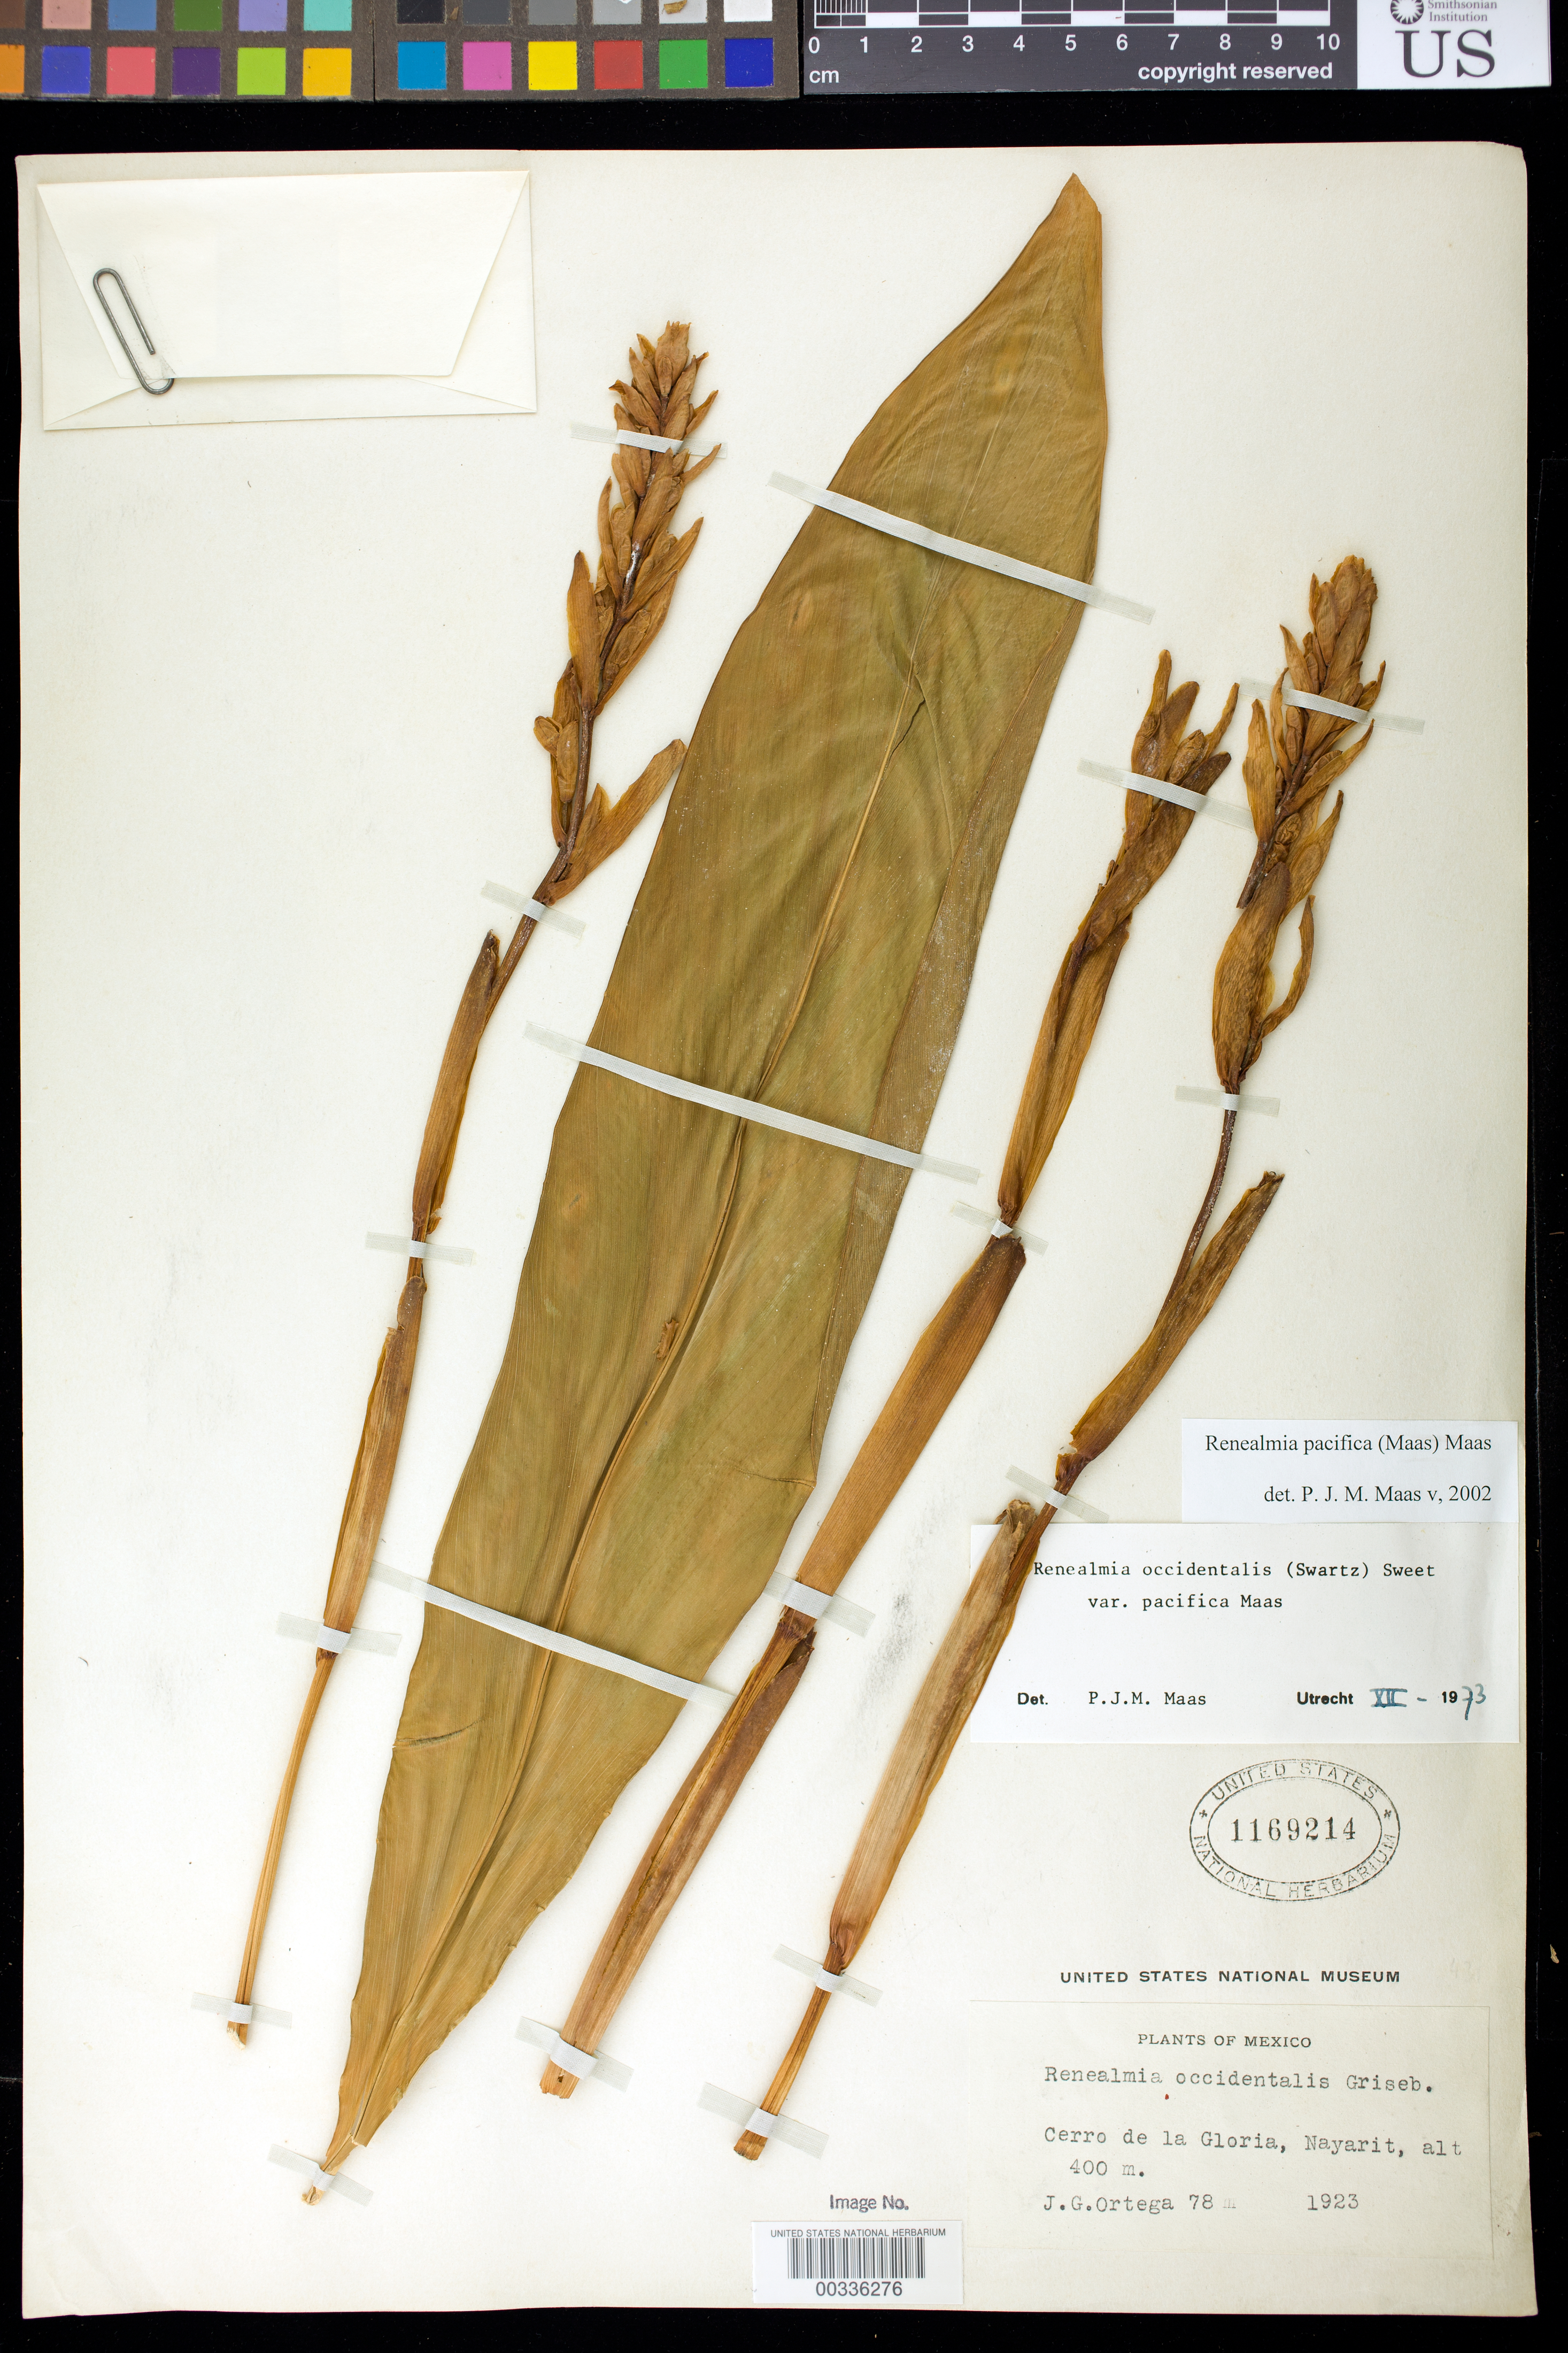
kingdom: Plantae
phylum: Tracheophyta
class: Liliopsida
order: Zingiberales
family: Zingiberaceae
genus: Renealmia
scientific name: Renealmia pacifica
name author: (Maas) Maas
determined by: Maas, Paul J. M.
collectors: J. Ortega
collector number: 78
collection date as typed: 1923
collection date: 1923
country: Mexico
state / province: Nayarit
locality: Cerro de la gloria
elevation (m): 400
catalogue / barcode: US 1169214